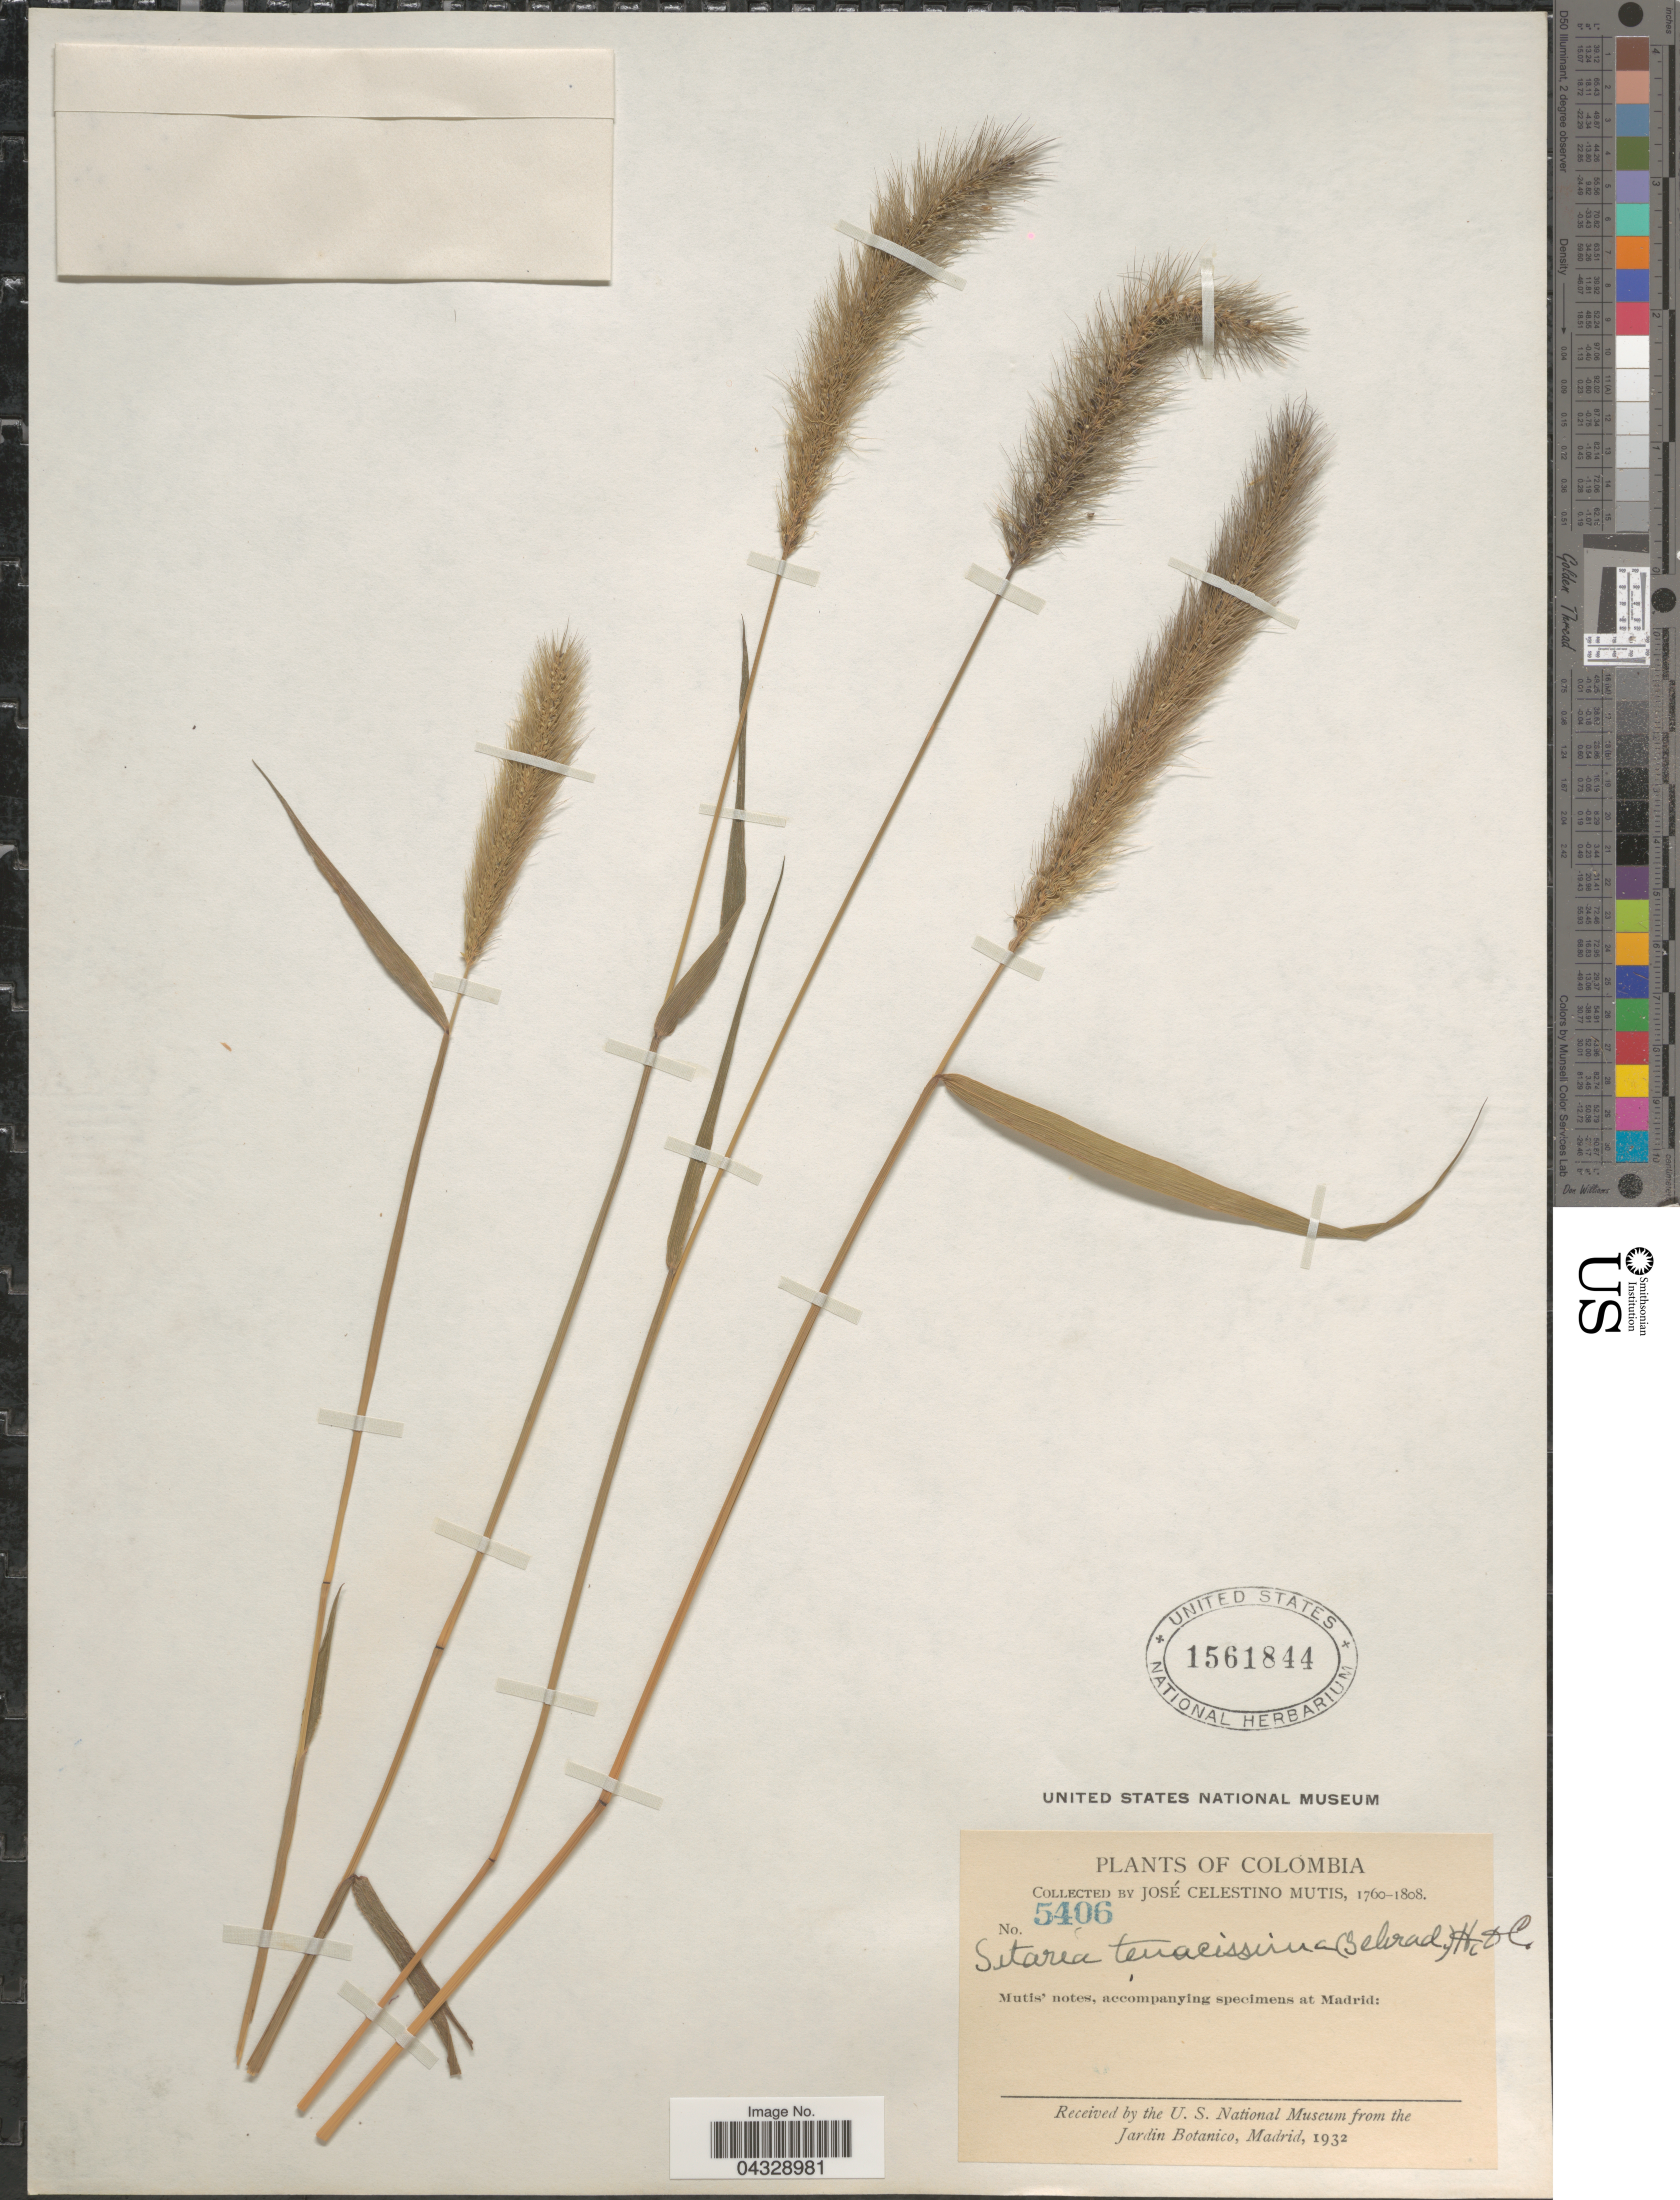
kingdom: Plantae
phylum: Tracheophyta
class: Liliopsida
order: Poales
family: Poaceae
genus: Setaria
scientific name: Setaria tenacissima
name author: Schrad. ex Schult.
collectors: J. C. B. Mutis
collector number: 5406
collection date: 1760/1808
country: Colombia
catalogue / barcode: US 1561844